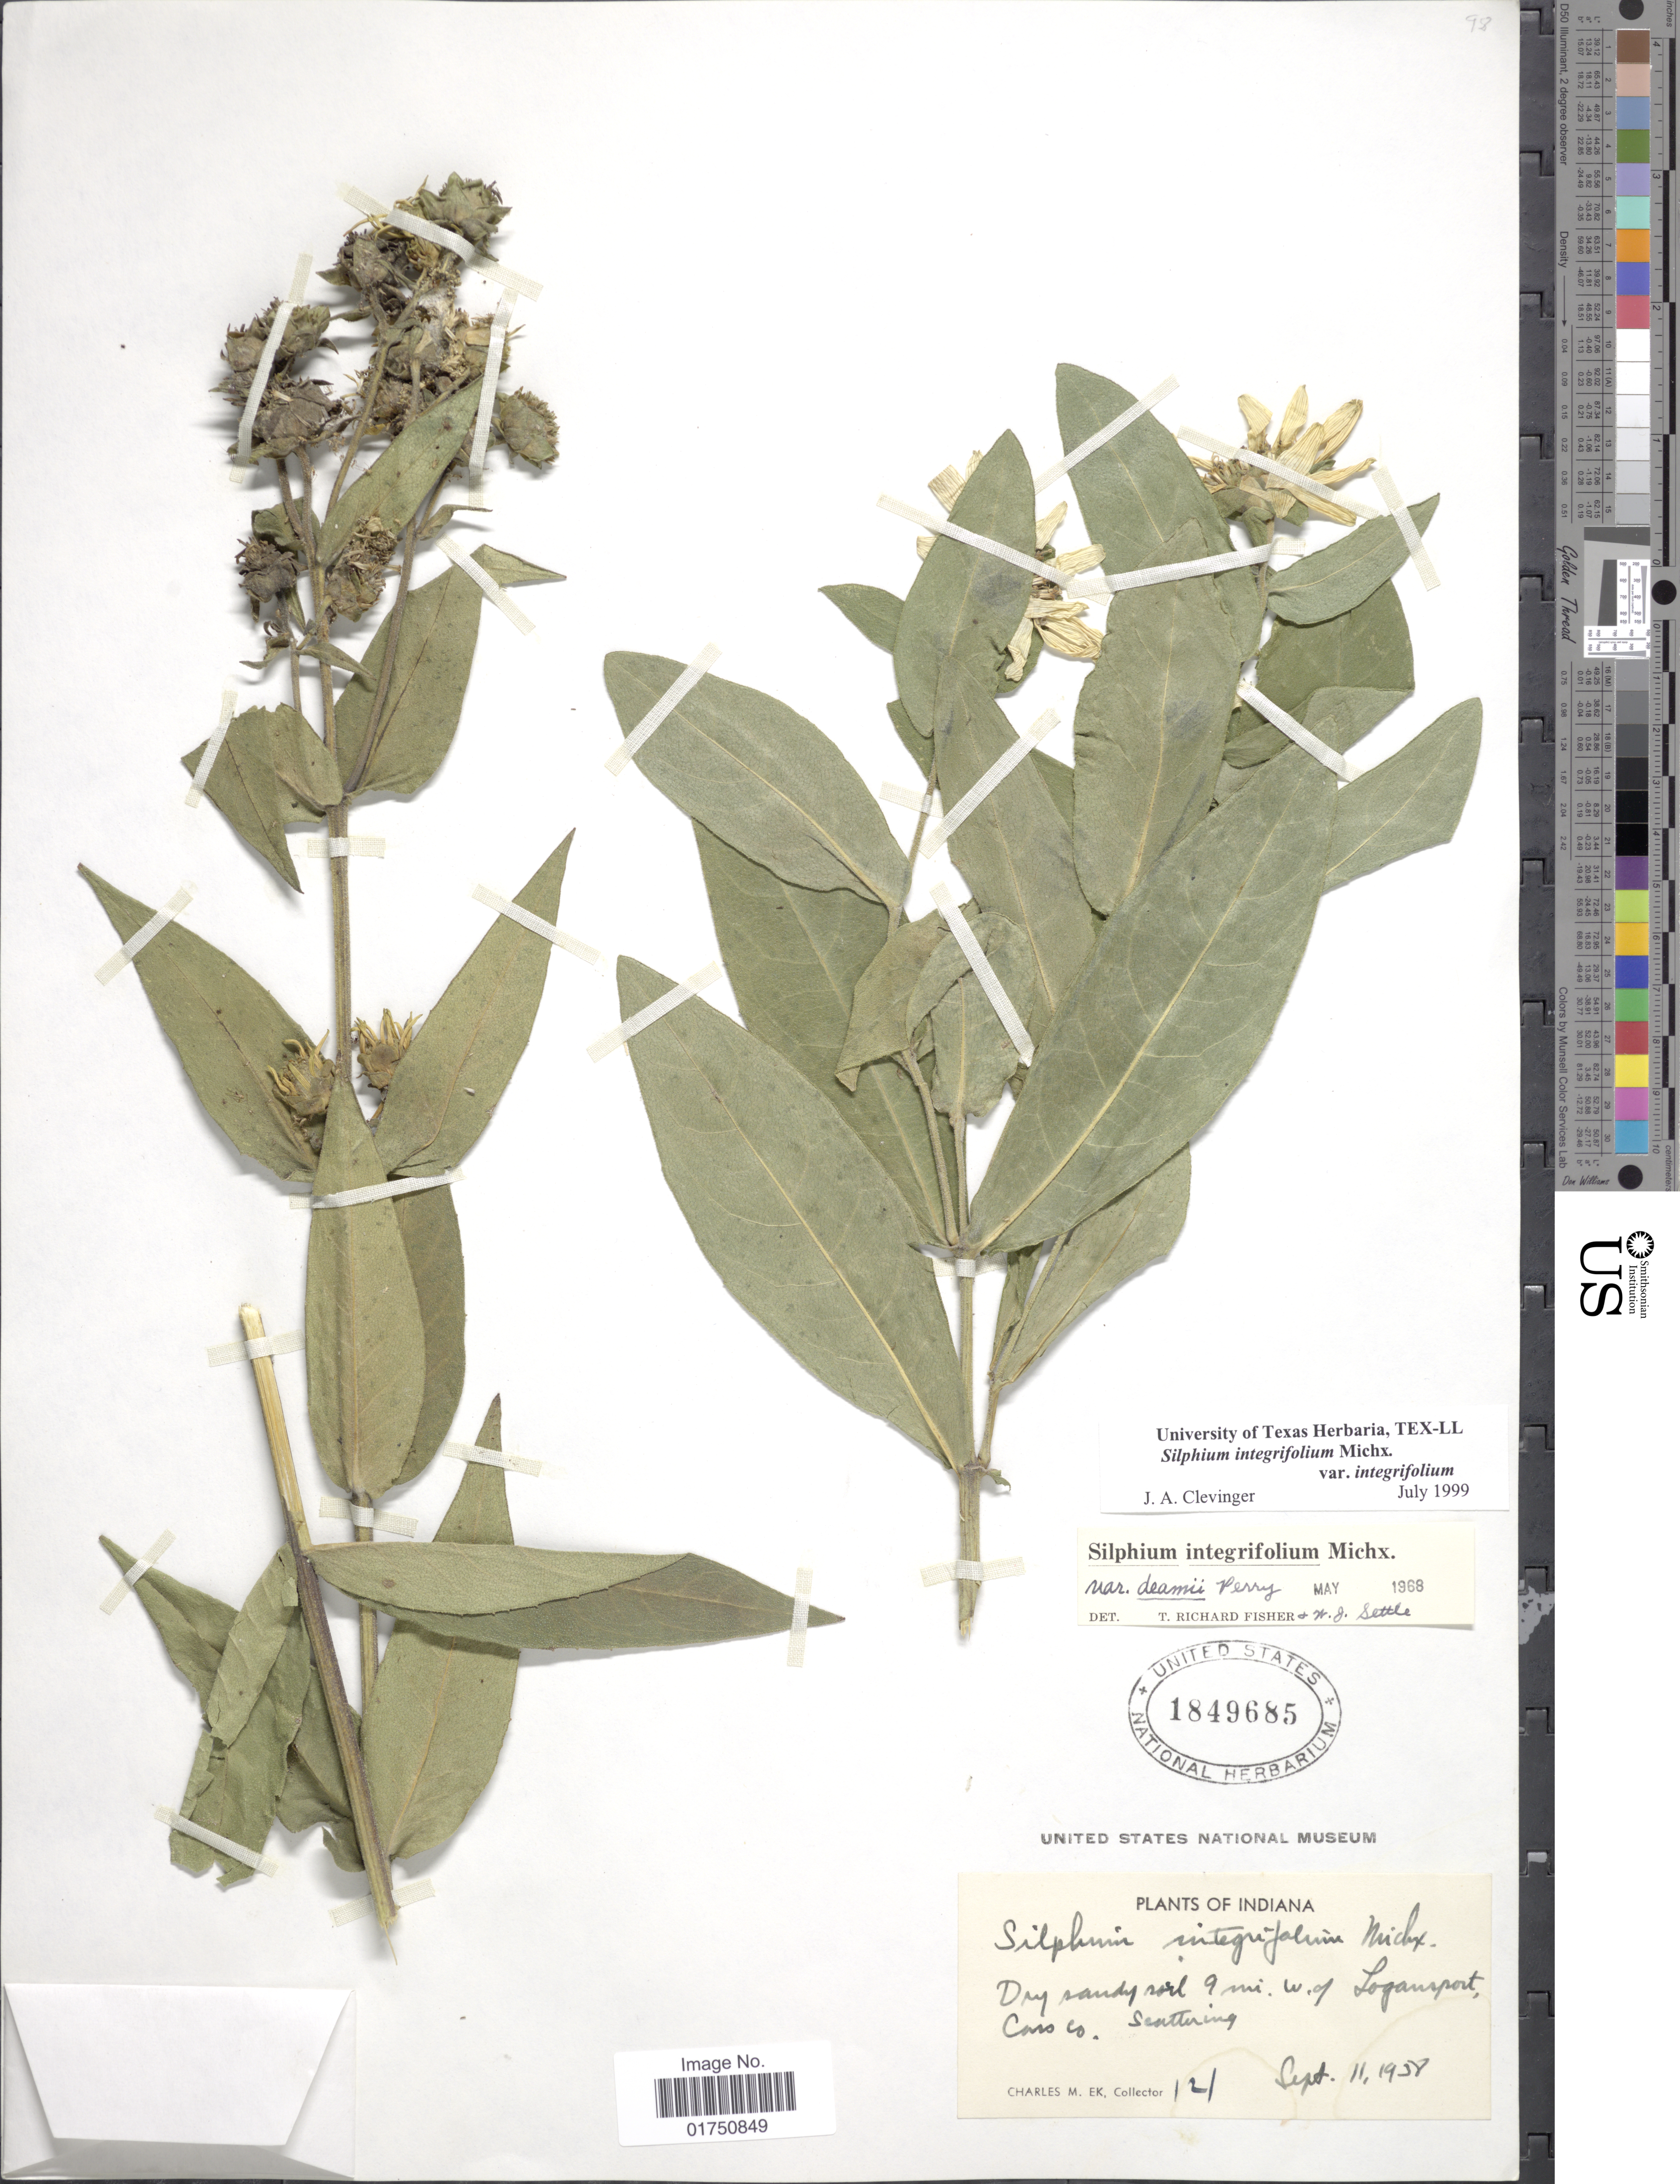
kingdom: Plantae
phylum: Tracheophyta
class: Magnoliopsida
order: Asterales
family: Asteraceae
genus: Silphium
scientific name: Silphium integrifolium var. integrifolium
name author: Michx.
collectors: C. Ek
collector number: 121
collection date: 1958-09-11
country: United States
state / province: Indiana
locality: Dry sandy soil 9 mi. W. of Logansport, Cars co.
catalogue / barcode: US 1849685